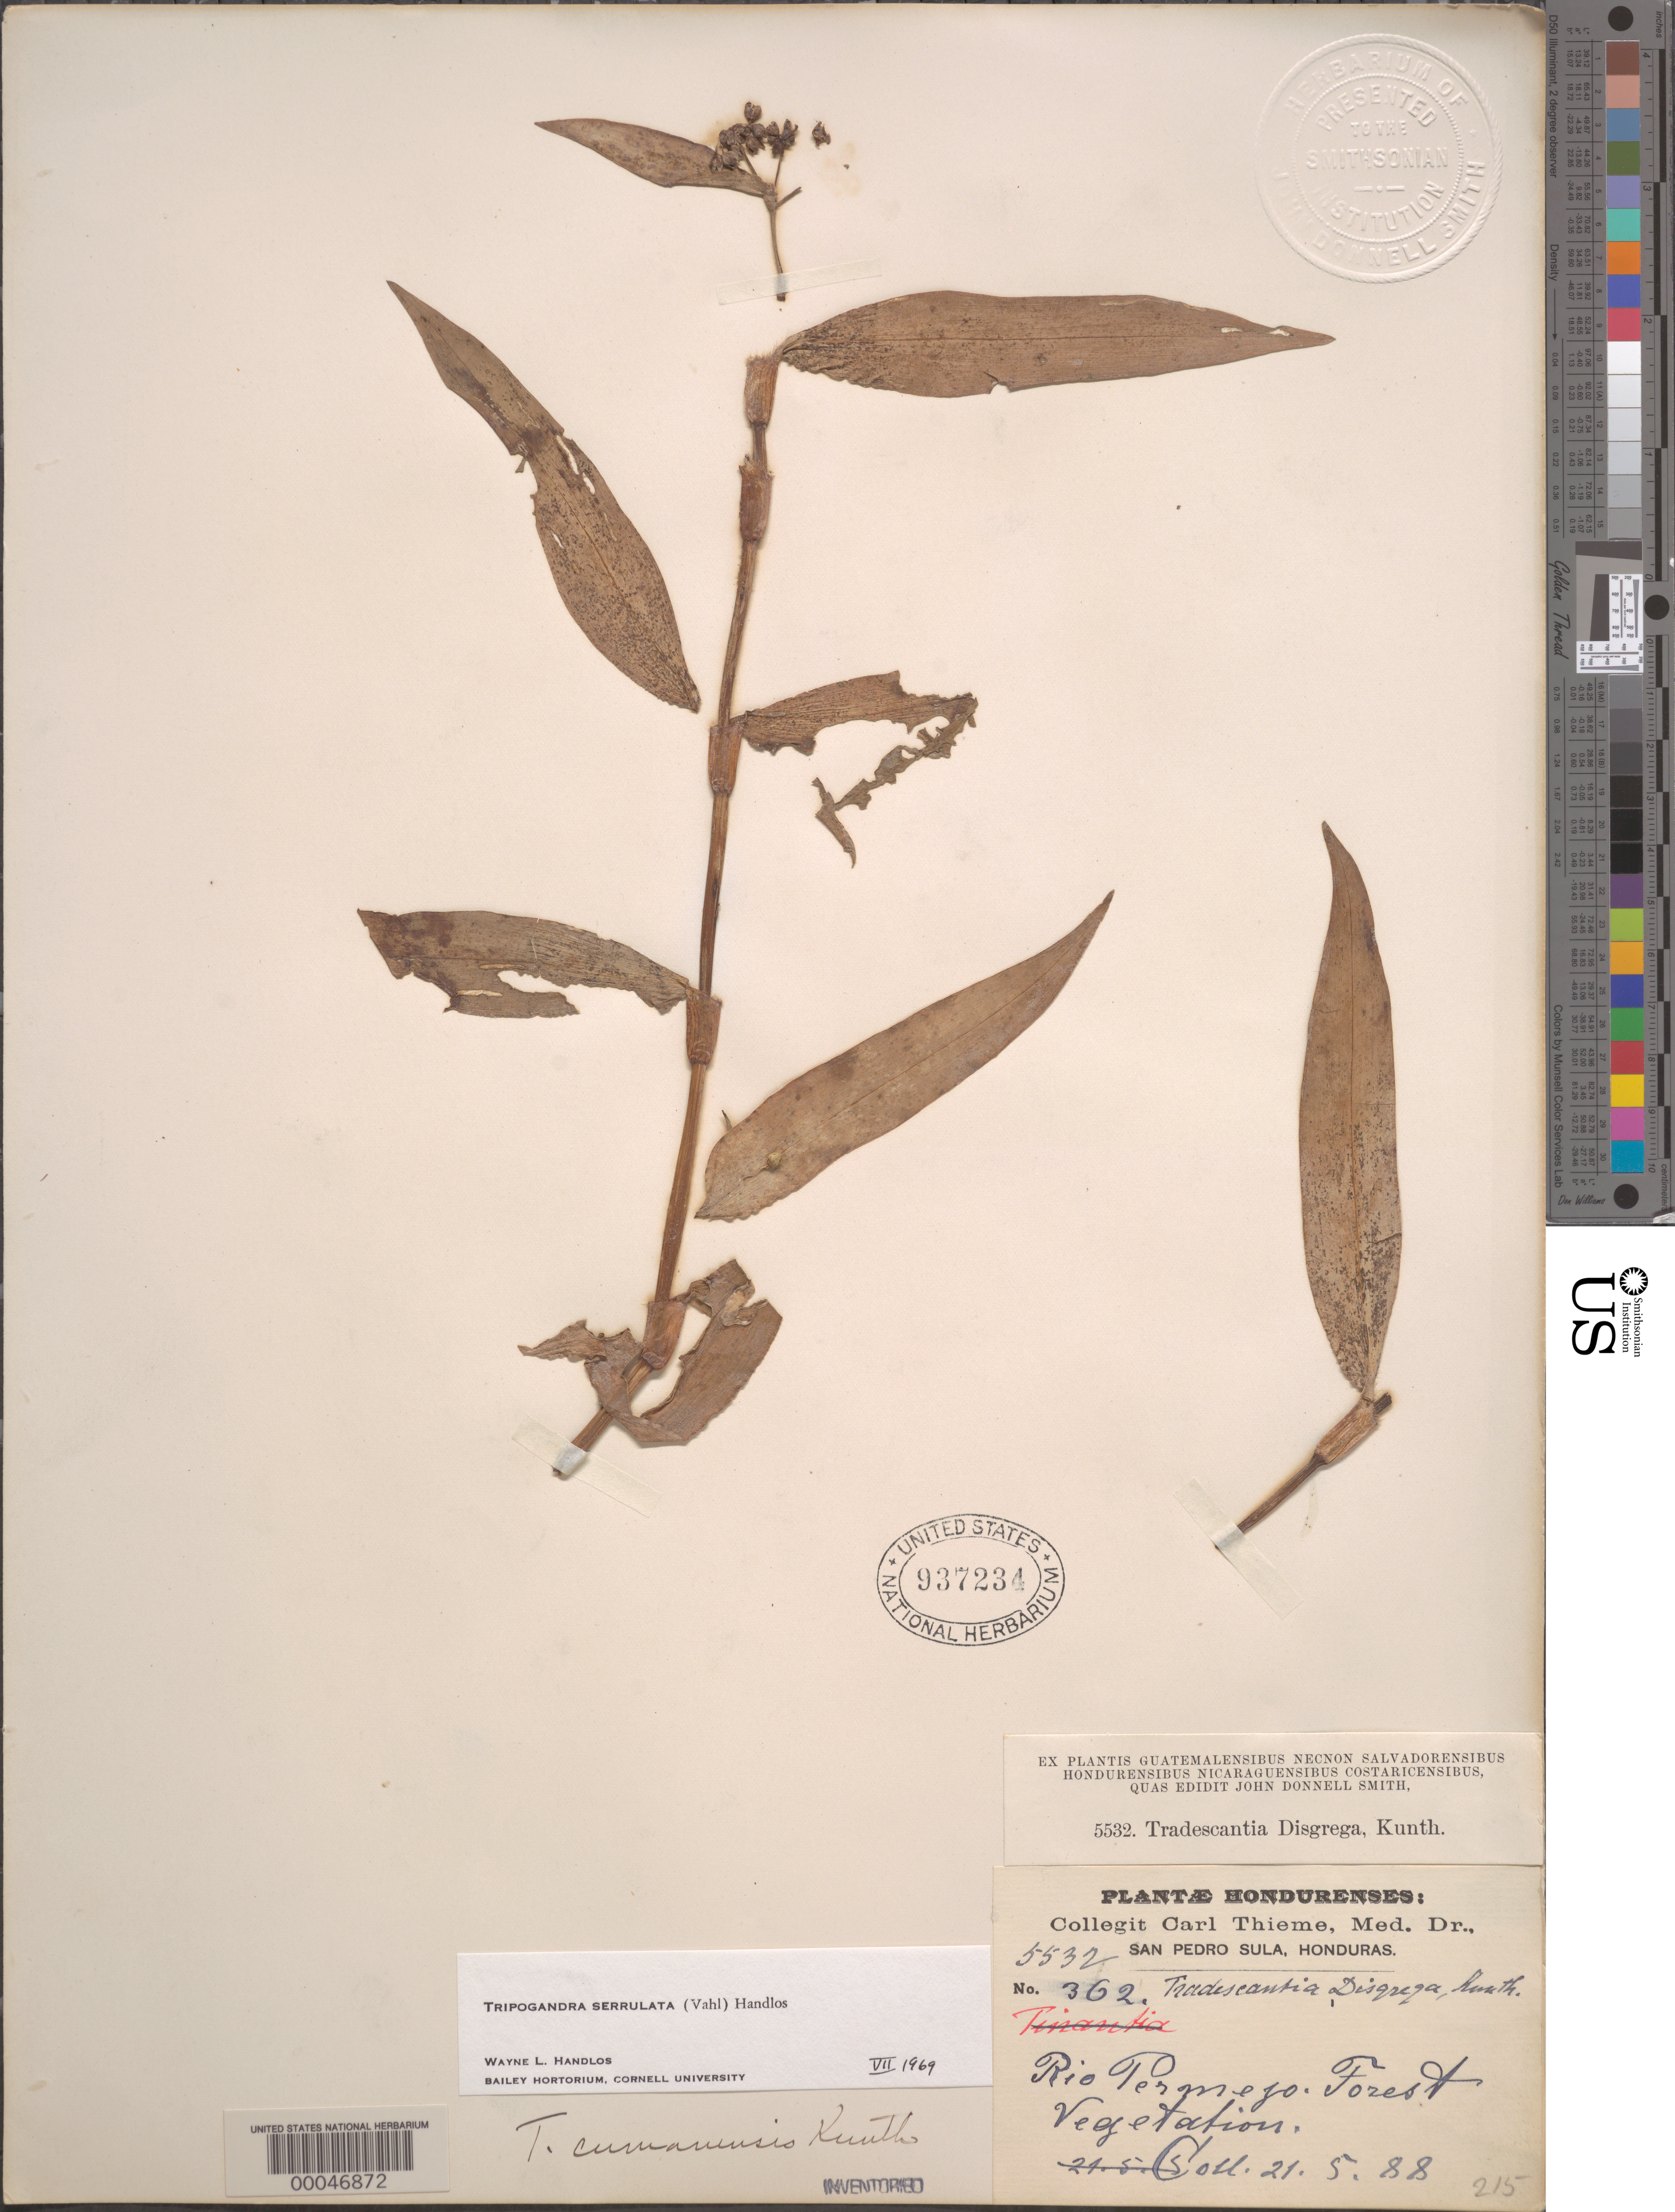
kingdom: Plantae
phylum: Tracheophyta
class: Liliopsida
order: Commelinales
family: Commelinaceae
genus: Tripogandra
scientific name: Tripogandra serrulata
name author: (Vahl) Handlos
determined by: Handlos, W. L.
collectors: C. Thieme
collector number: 5532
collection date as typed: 21 May 1888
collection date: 1888-05-21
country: Honduras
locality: San Pedro Sula, rio peranego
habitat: Forest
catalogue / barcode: US 937234